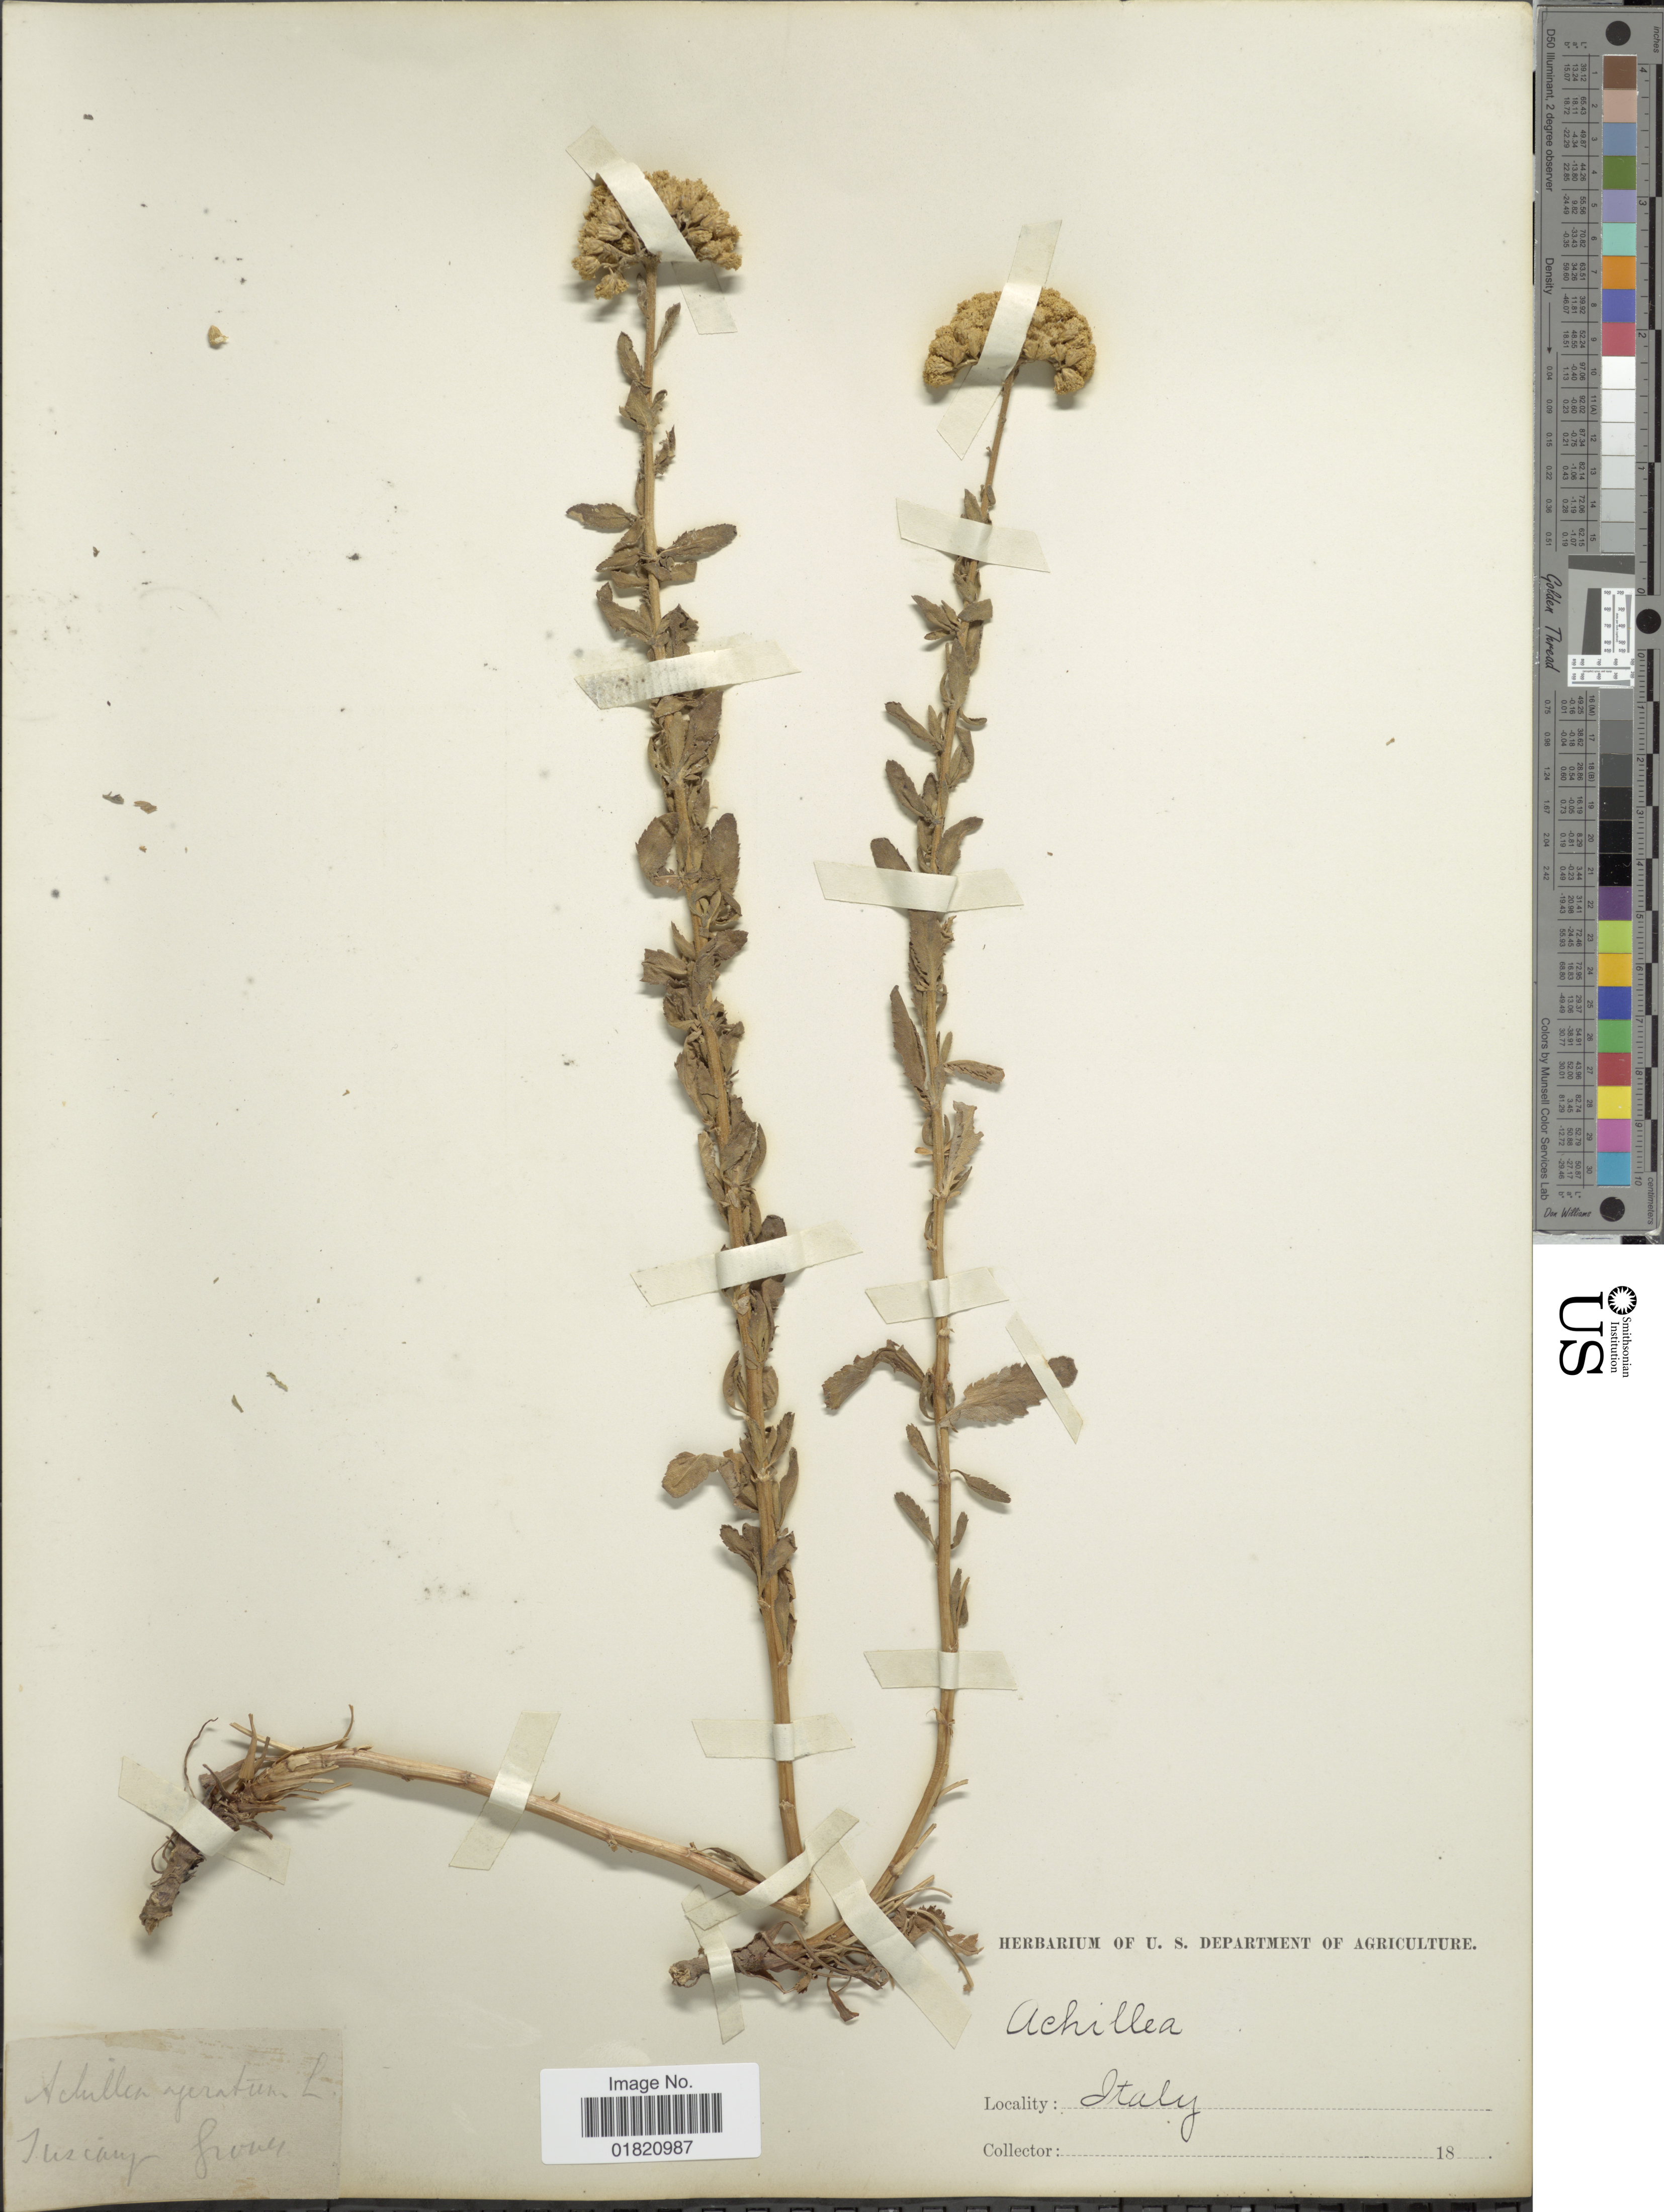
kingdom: Plantae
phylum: Tracheophyta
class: Magnoliopsida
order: Asterales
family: Asteraceae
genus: Achillea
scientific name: Achillea sp.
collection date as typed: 18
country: Italy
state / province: Tuscany